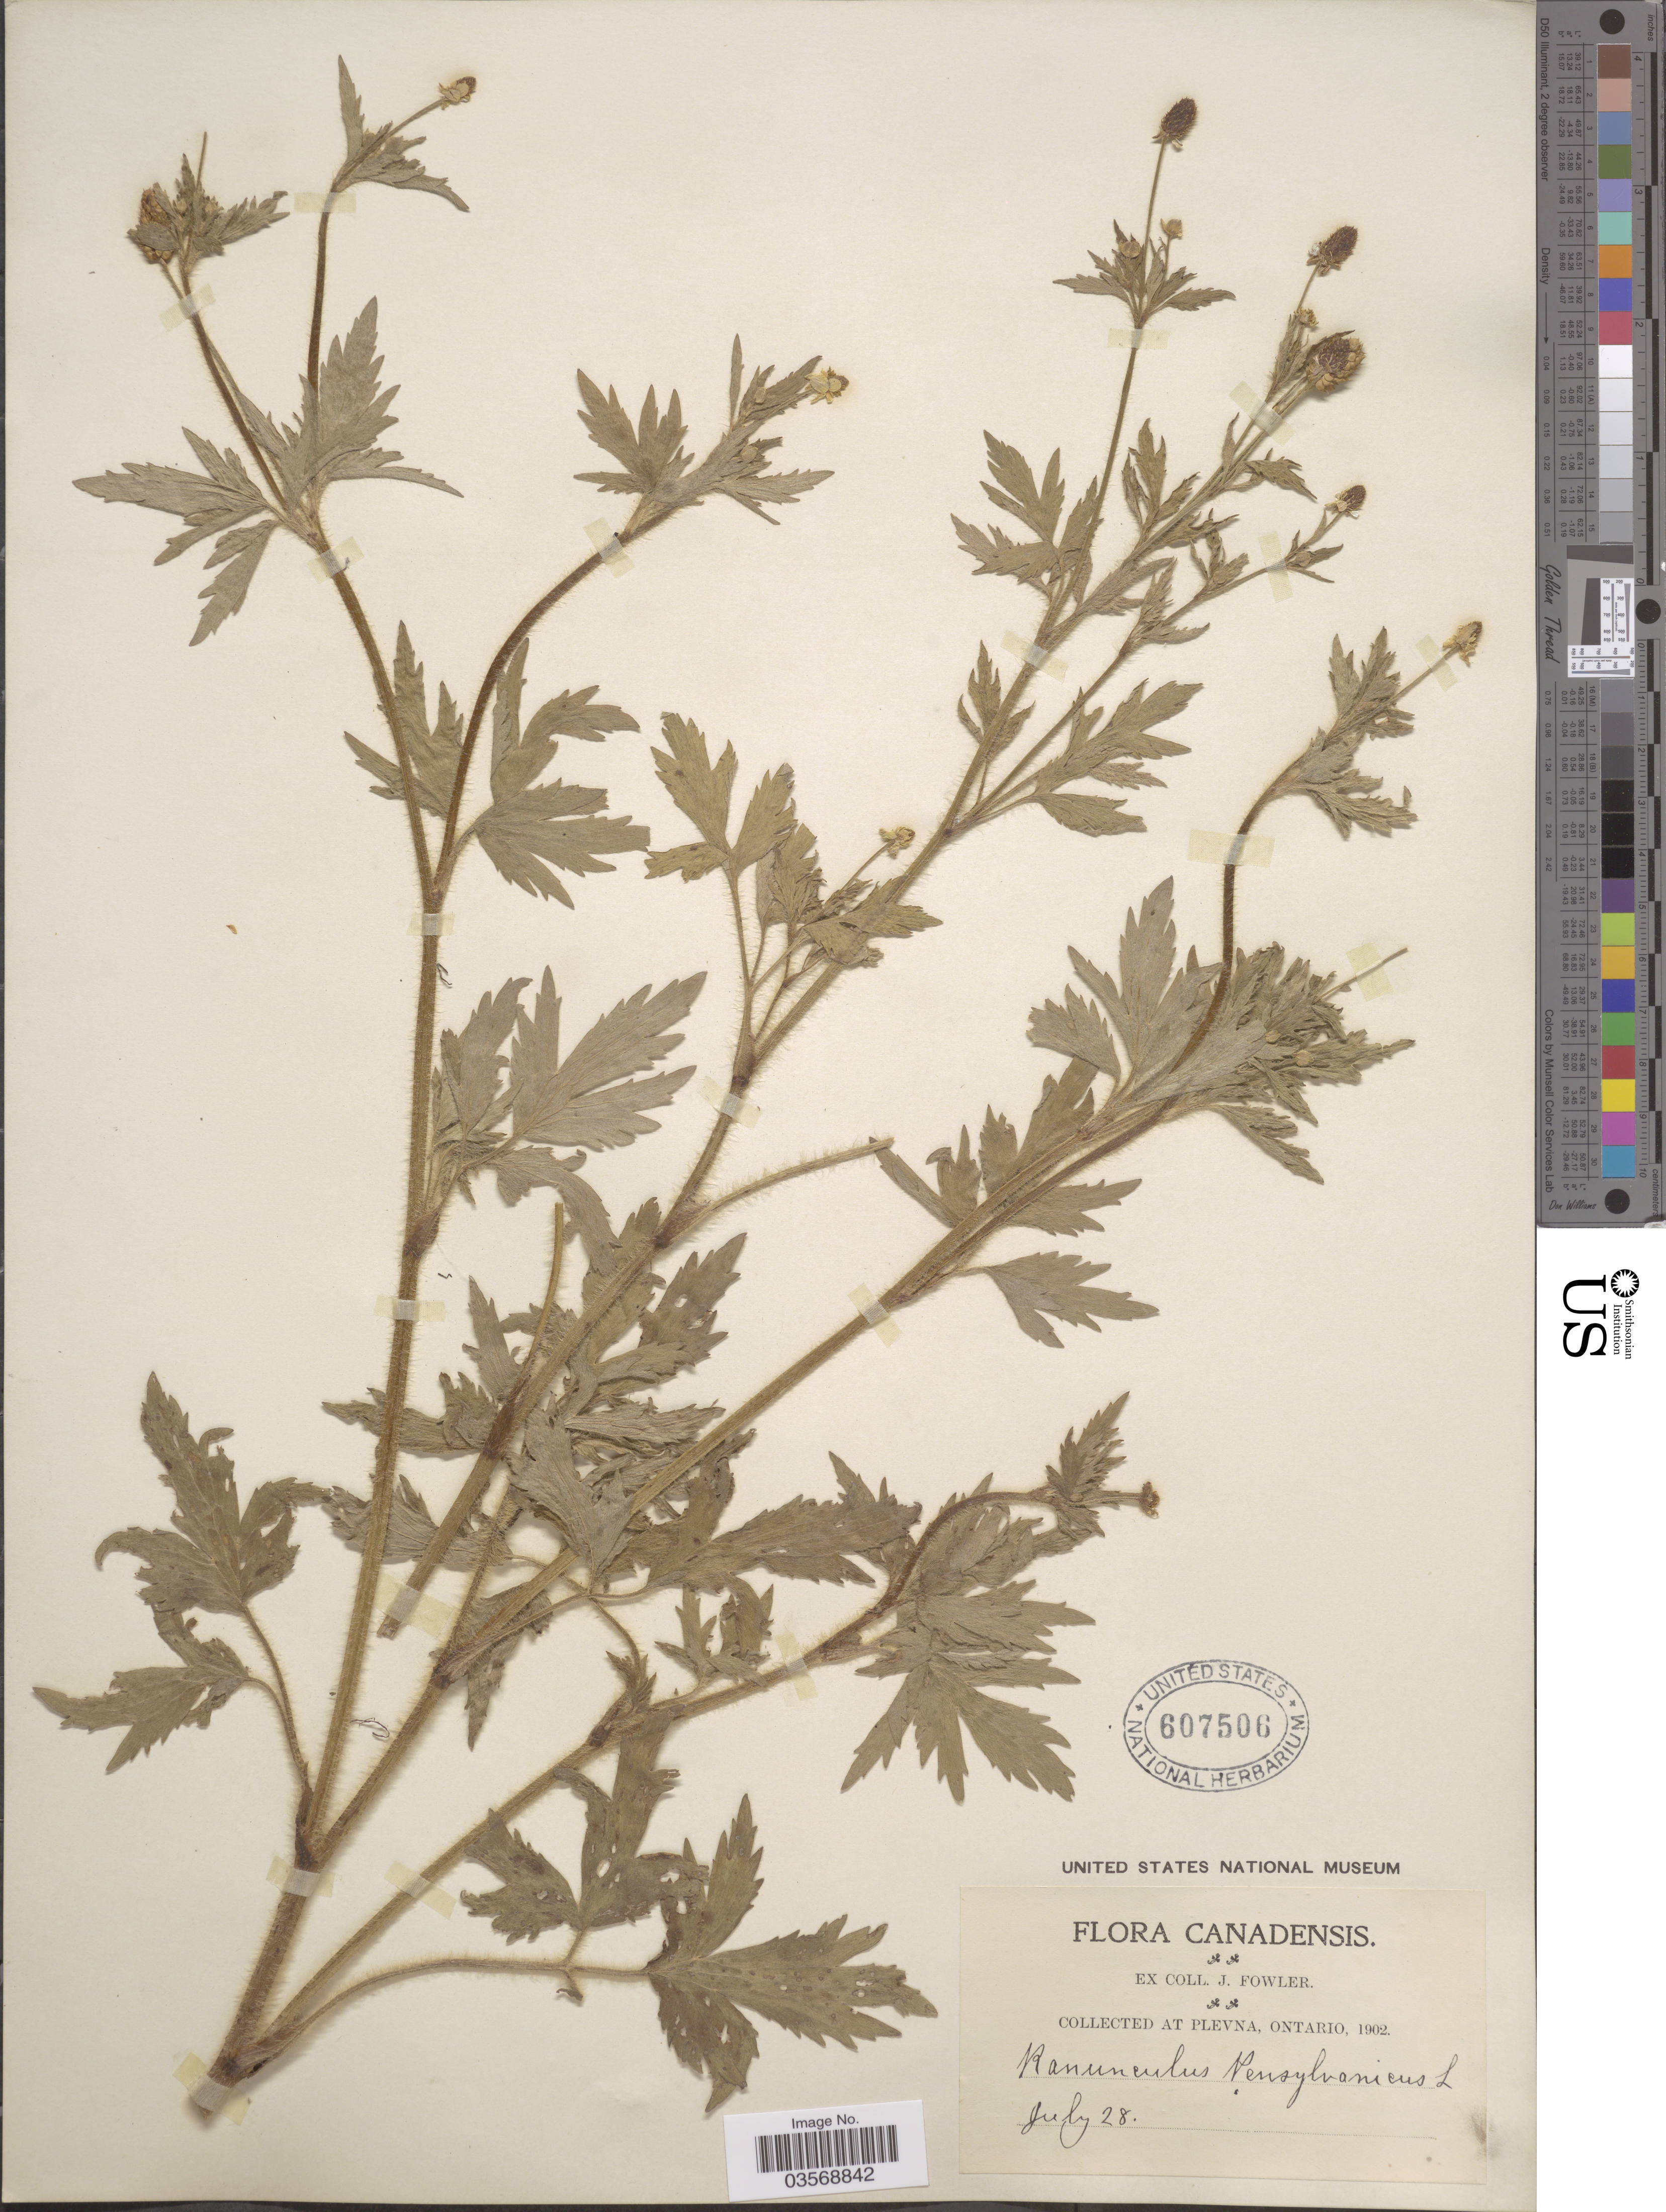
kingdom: Plantae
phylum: Tracheophyta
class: Magnoliopsida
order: Ranunculales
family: Ranunculaceae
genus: Ranunculus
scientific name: Ranunculus pensylvanicus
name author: L. f.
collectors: J. Fowler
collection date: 1902-07-28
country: Canada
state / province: Ontario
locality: Plevna.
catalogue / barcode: US 607506